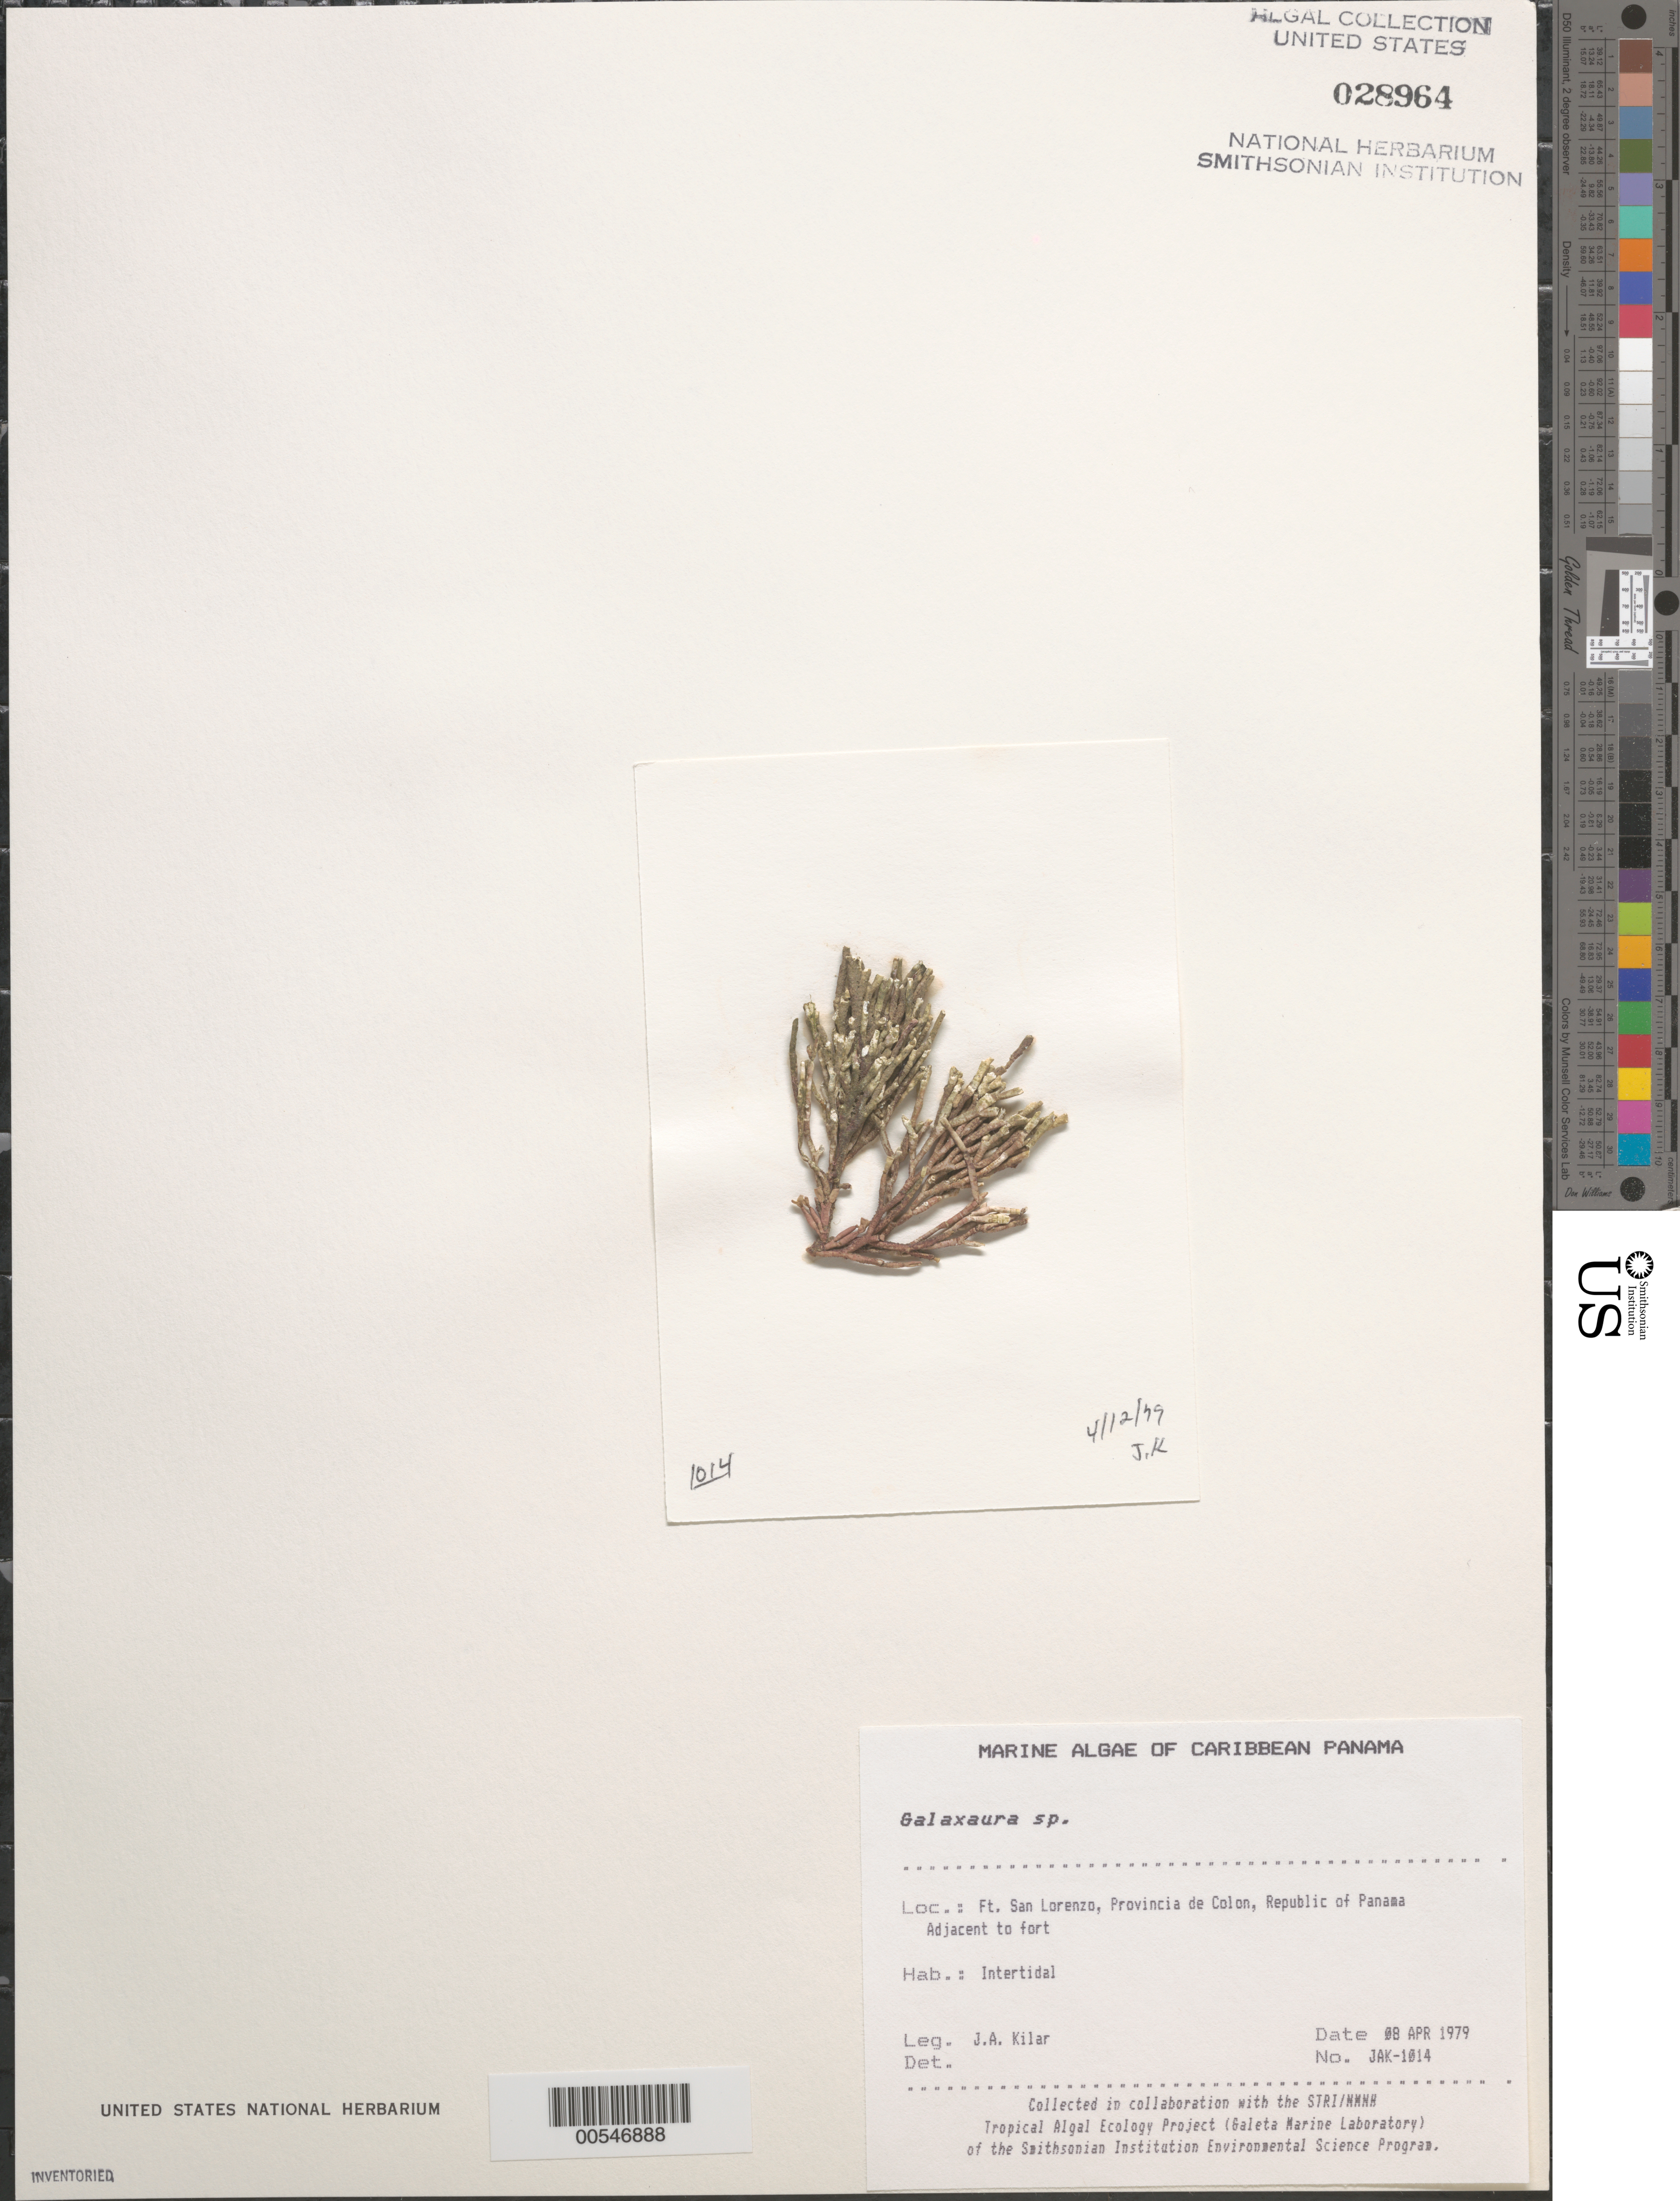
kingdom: Plantae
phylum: Rhodophyta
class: Florideophyceae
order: Nemaliales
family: Galaxauraceae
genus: Galaxaura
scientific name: Galaxaura sp.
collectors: J. A. Kilar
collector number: JAK-1014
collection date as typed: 08 Apr 1979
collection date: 1979-04-08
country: Panama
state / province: Colón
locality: Fort San Lorenzo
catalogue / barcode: US 28964